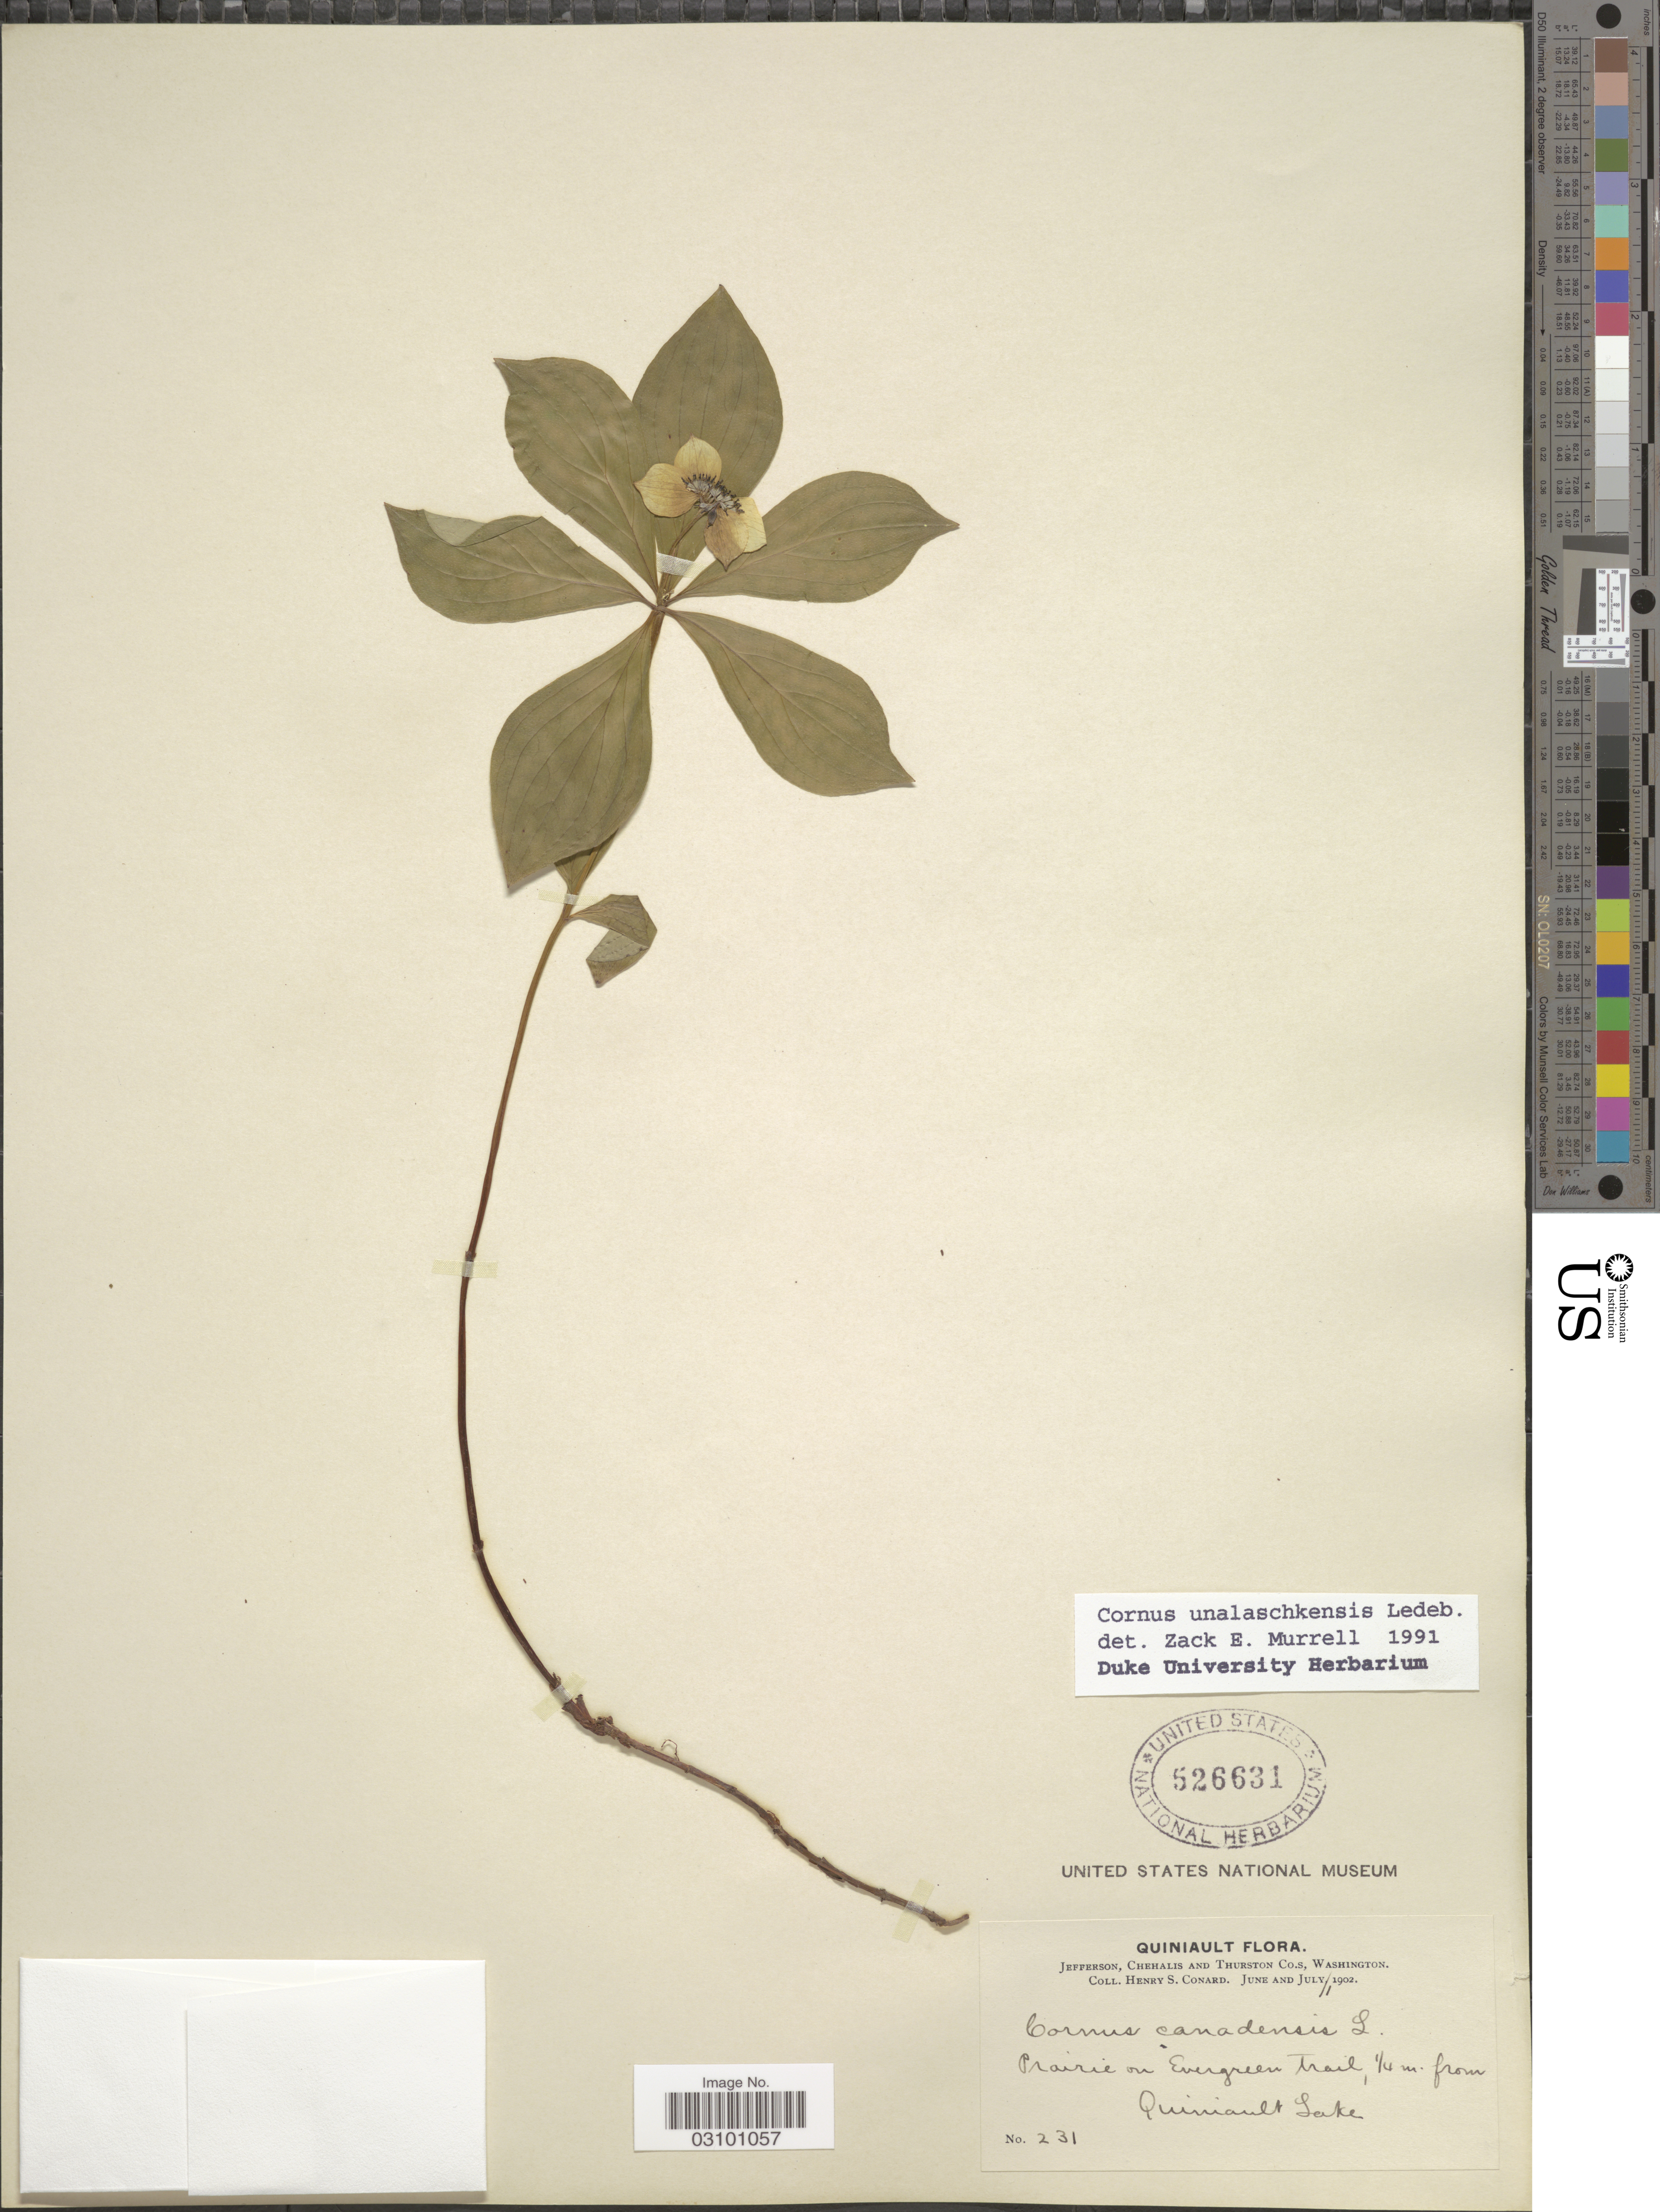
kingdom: Plantae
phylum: Tracheophyta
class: Magnoliopsida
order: Cornales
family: Cornaceae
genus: Cornus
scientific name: Cornus unalaschkensis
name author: Ledeb.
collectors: H. S. Conard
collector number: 231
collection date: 1902-06-01/1902-07-01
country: United States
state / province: Washington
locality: Quiniault. Prairie on Evergreen trail, ¼ m. from Quiniault Lake.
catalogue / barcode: US 526631